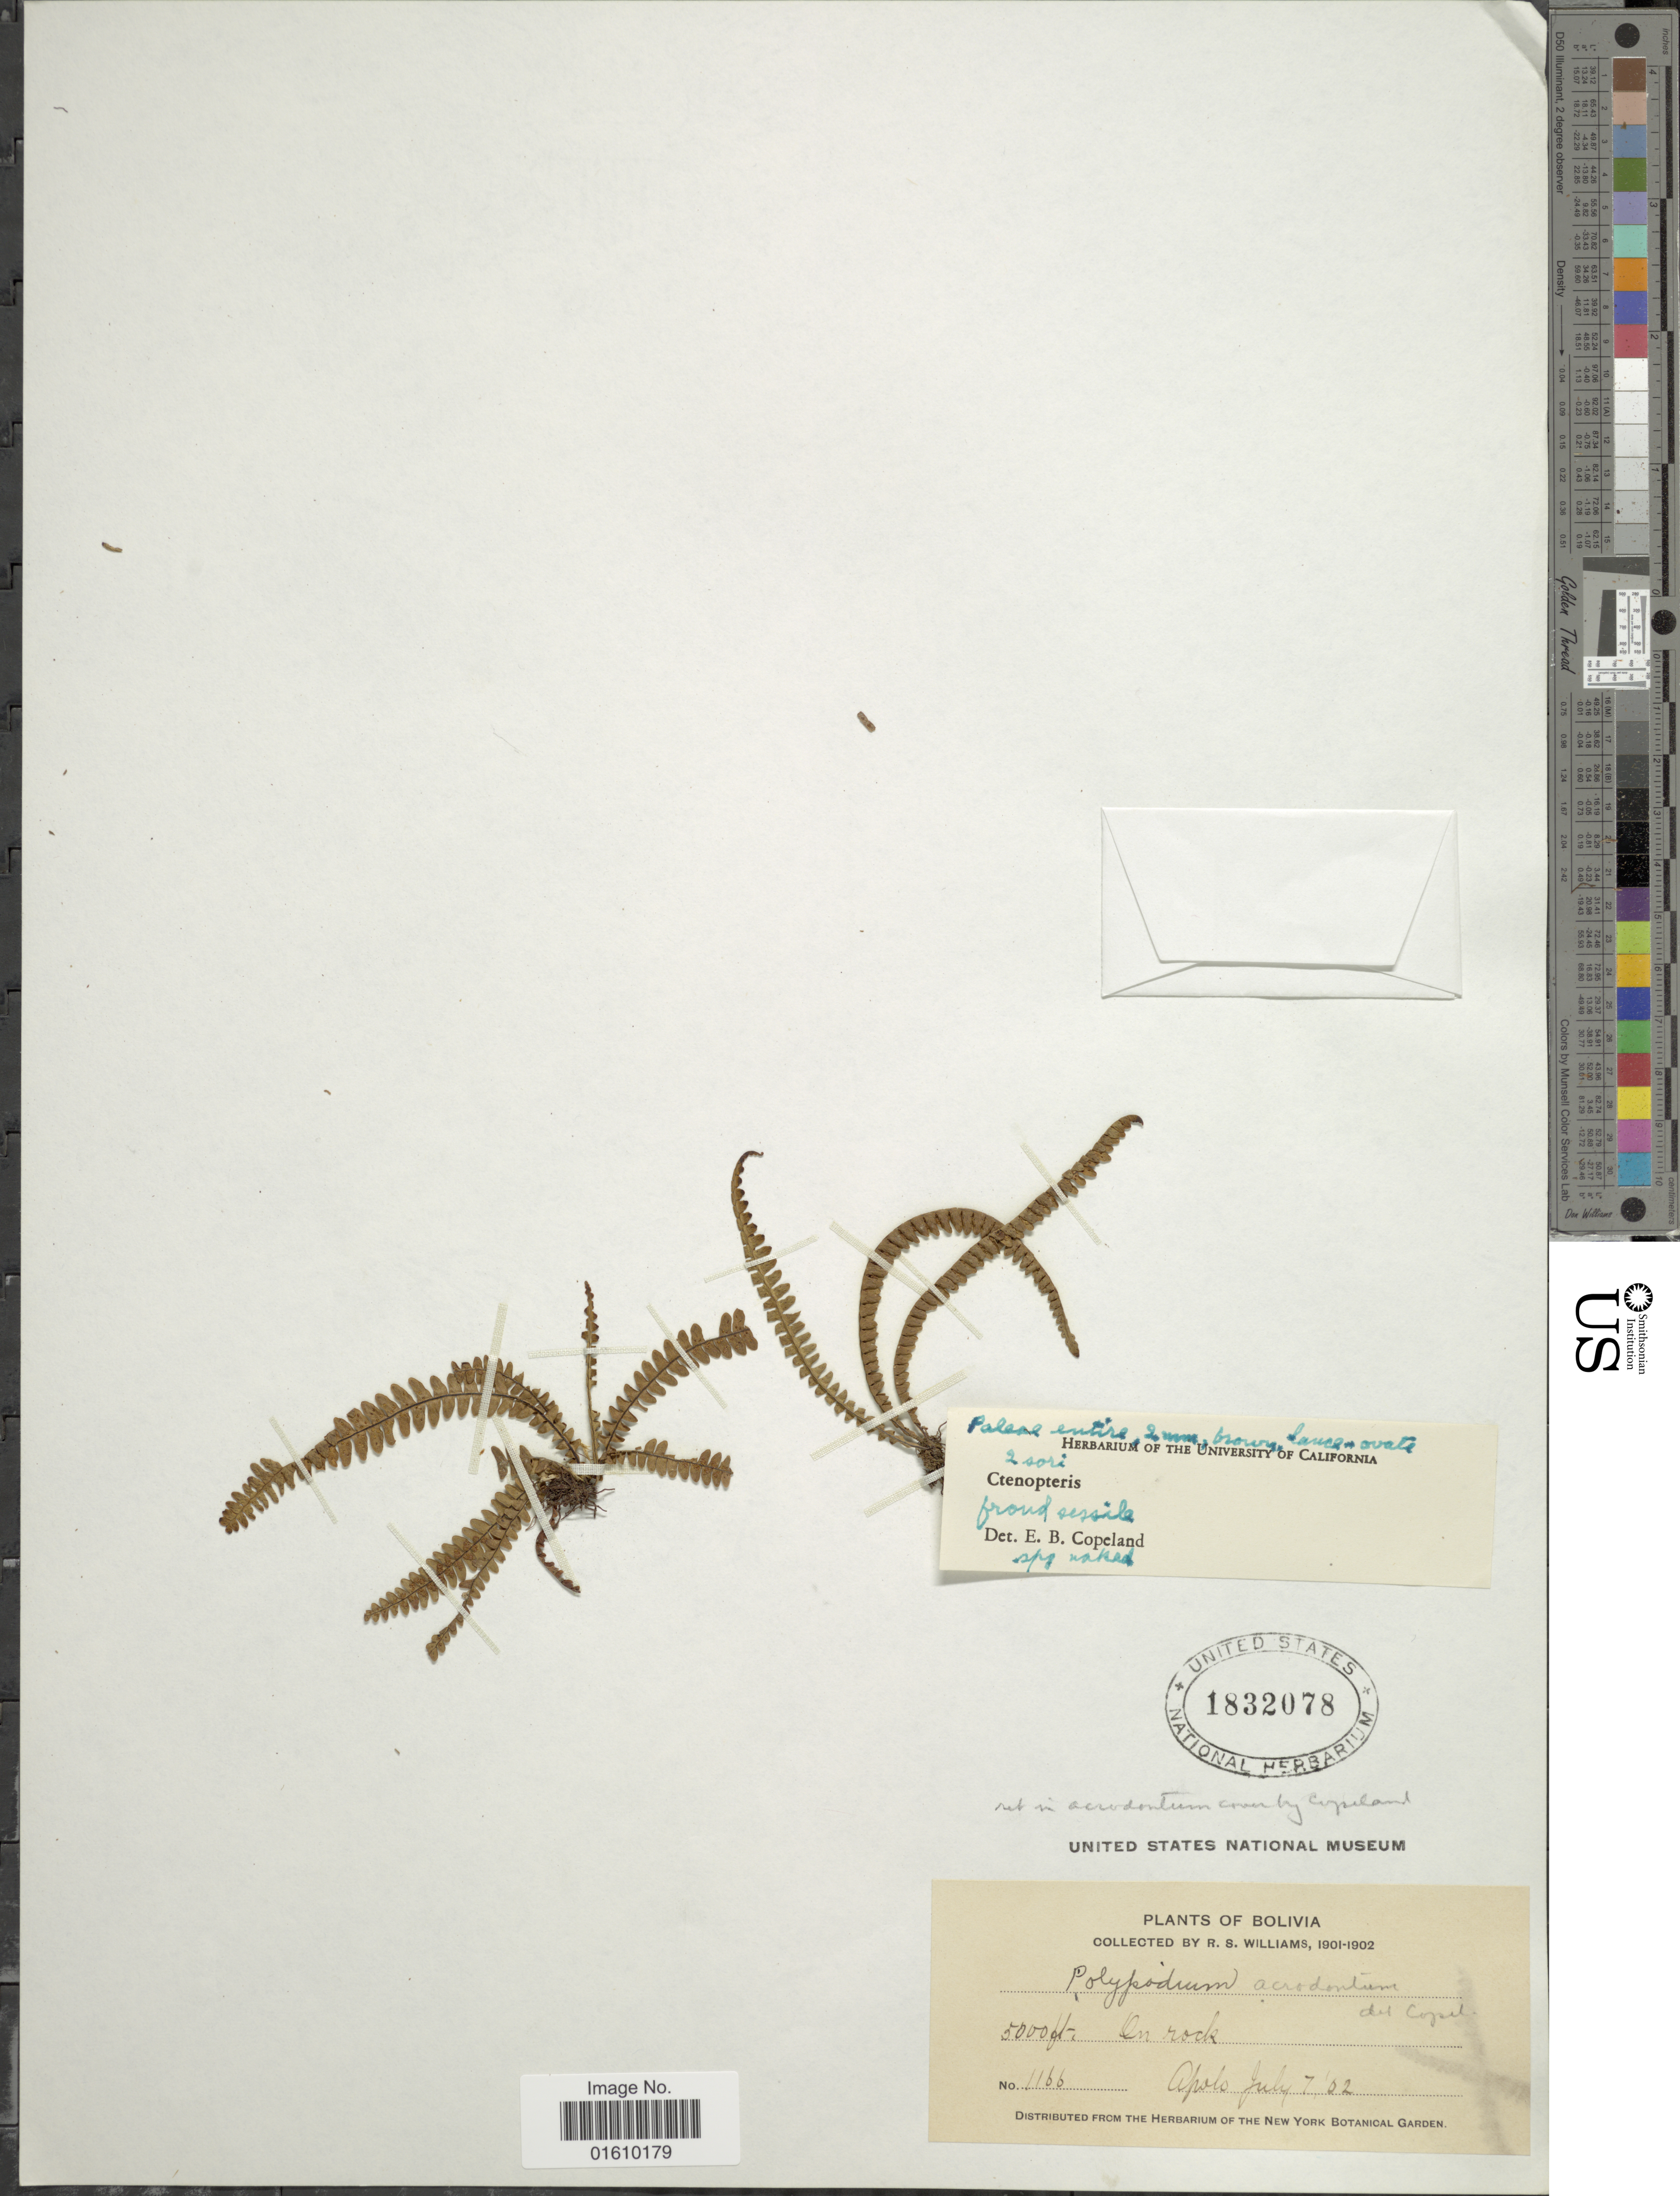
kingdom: Plantae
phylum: Tracheophyta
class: Polypodiopsida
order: Polypodiales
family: Polypodiaceae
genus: Melpomene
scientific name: Melpomene pilosissima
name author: (M. Martens & Galeotti) A.R. Sm. & R.C. Moran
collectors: R. S. Williams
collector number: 1166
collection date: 1902-07-07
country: Bolivia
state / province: La Paz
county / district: Franz Tamayo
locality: Apolo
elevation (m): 1524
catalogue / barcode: US 1832078